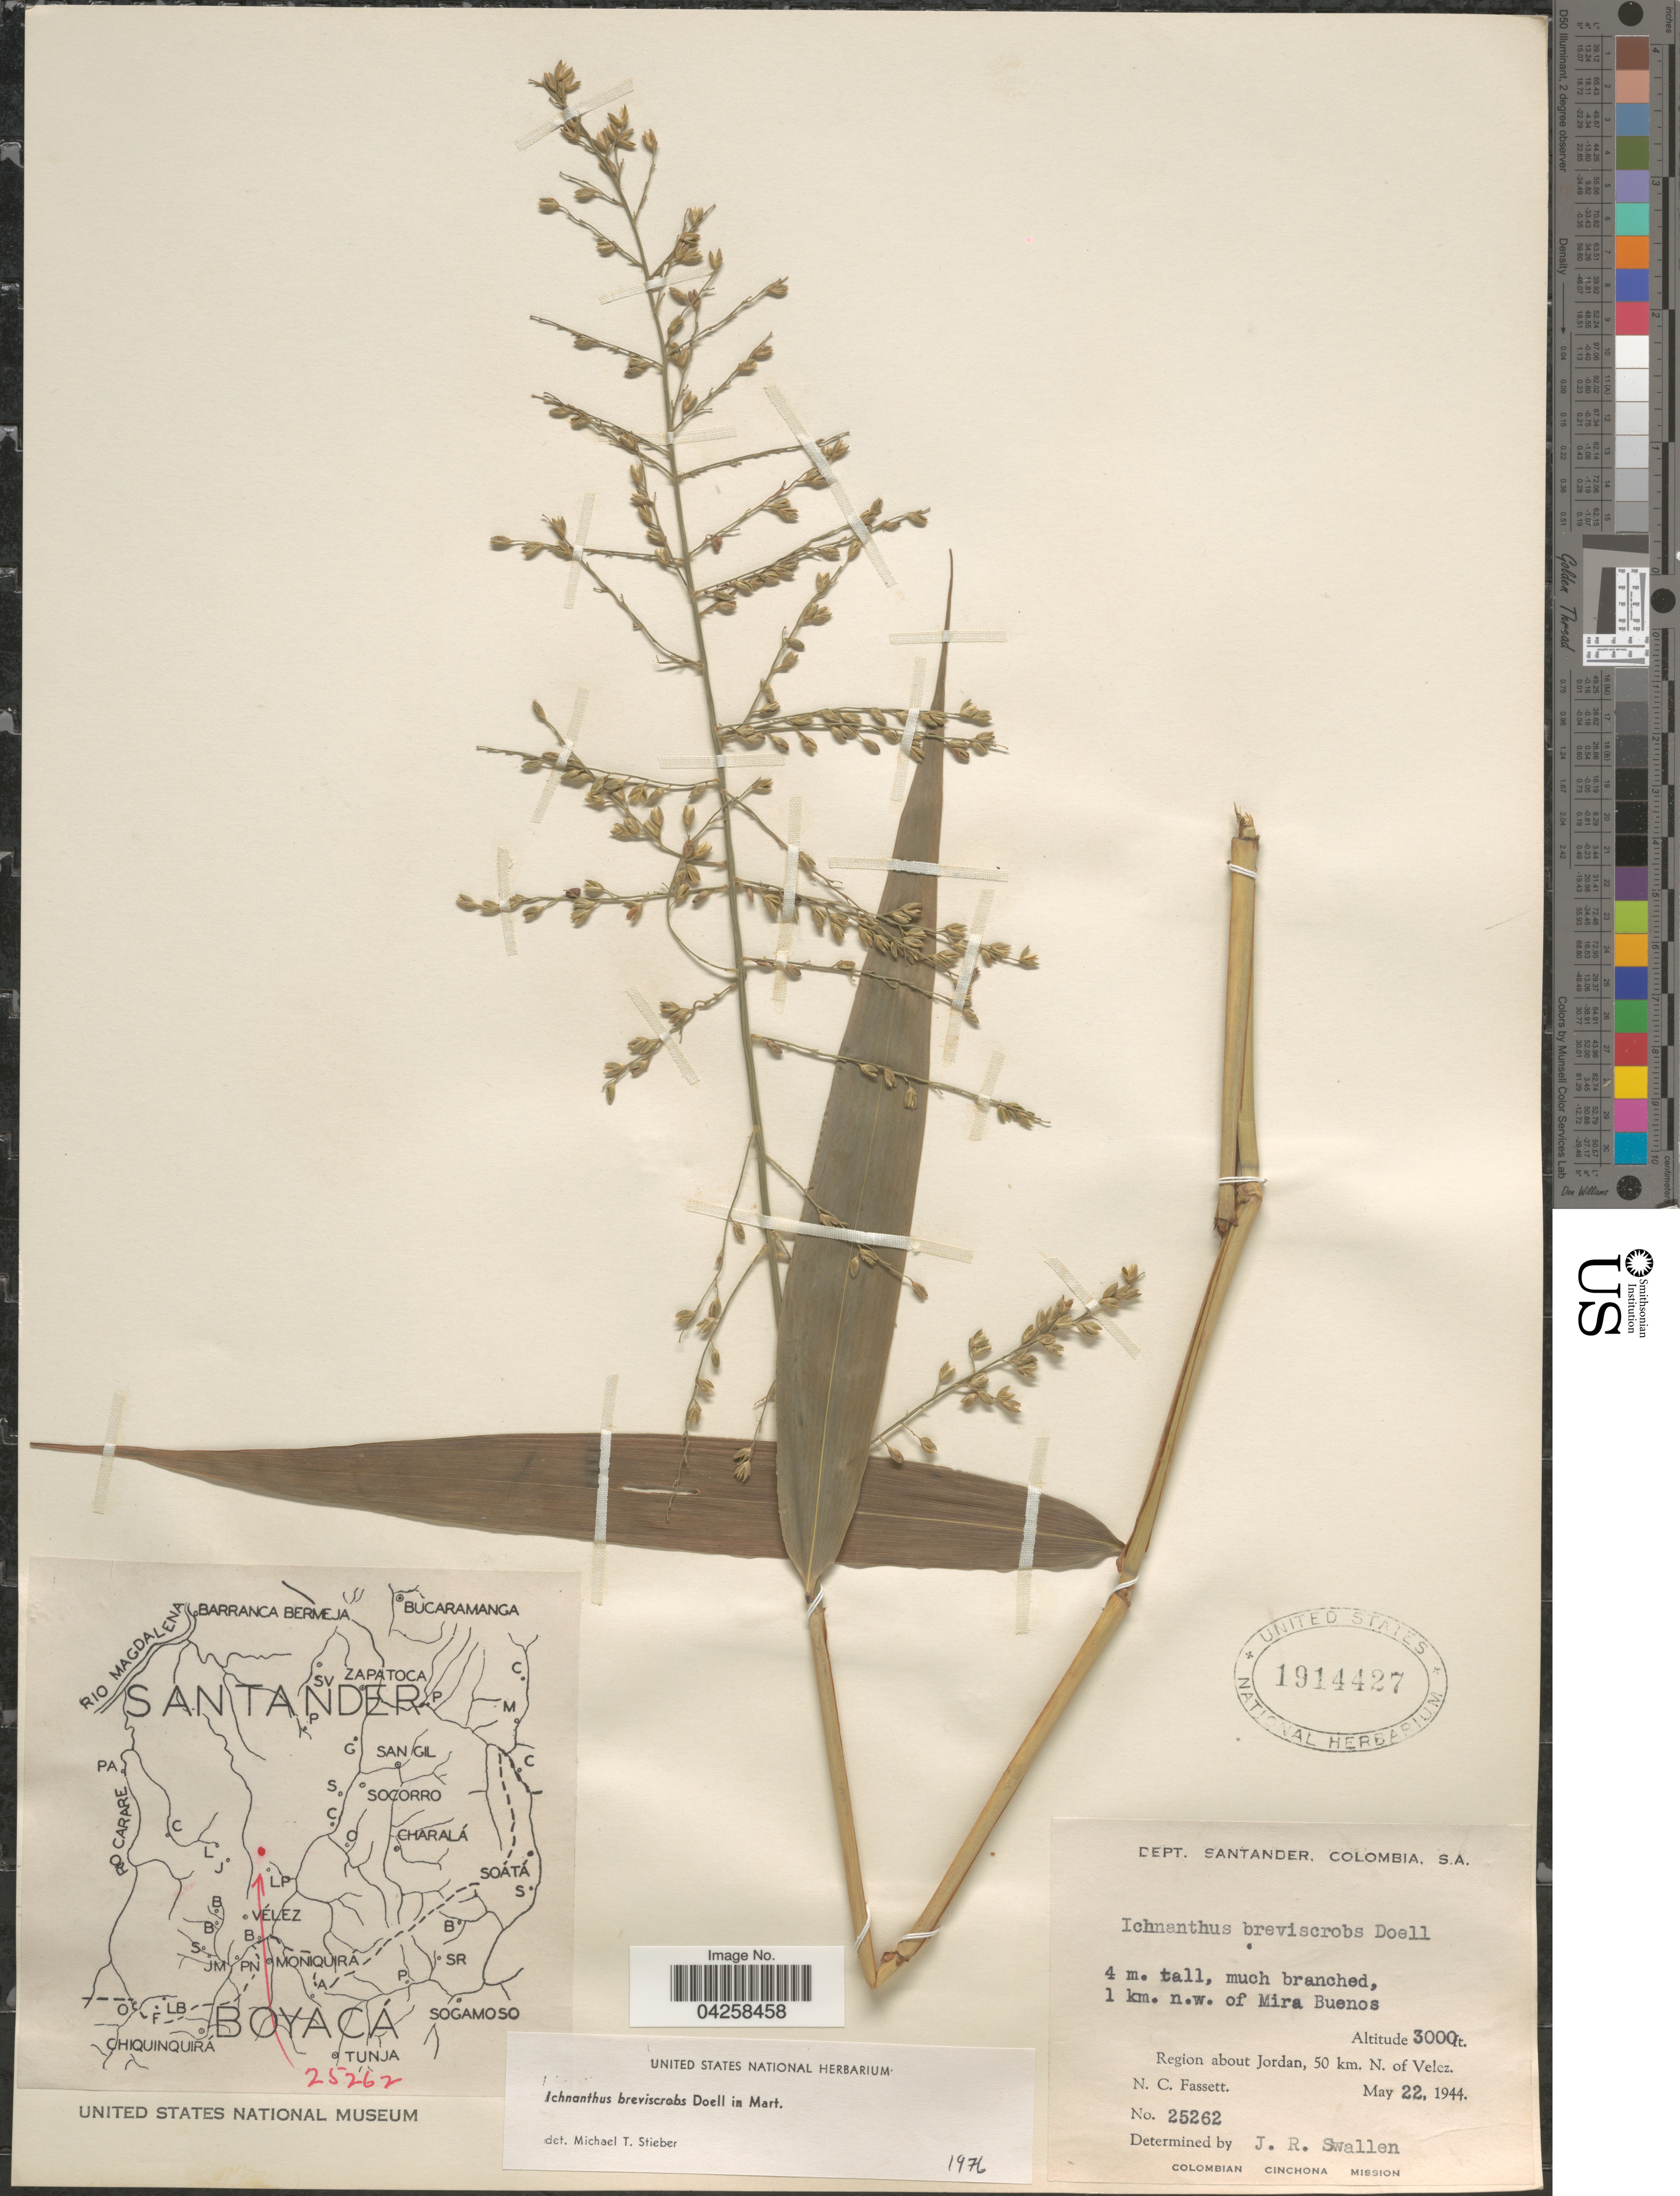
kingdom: Plantae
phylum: Tracheophyta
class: Liliopsida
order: Poales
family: Poaceae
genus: Ichnanthus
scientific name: Ichnanthus breviscrobs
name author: Döll in Mart.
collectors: N. C. Fassett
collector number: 25262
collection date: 1944-05-22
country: Colombia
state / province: Santander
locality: Dept. Santander. 1 km. n.w. of Mira Buenos. Region about Jordan, 50 km. N. of Velez. Colombian Cinchona Mission.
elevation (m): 914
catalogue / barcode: US 1914427